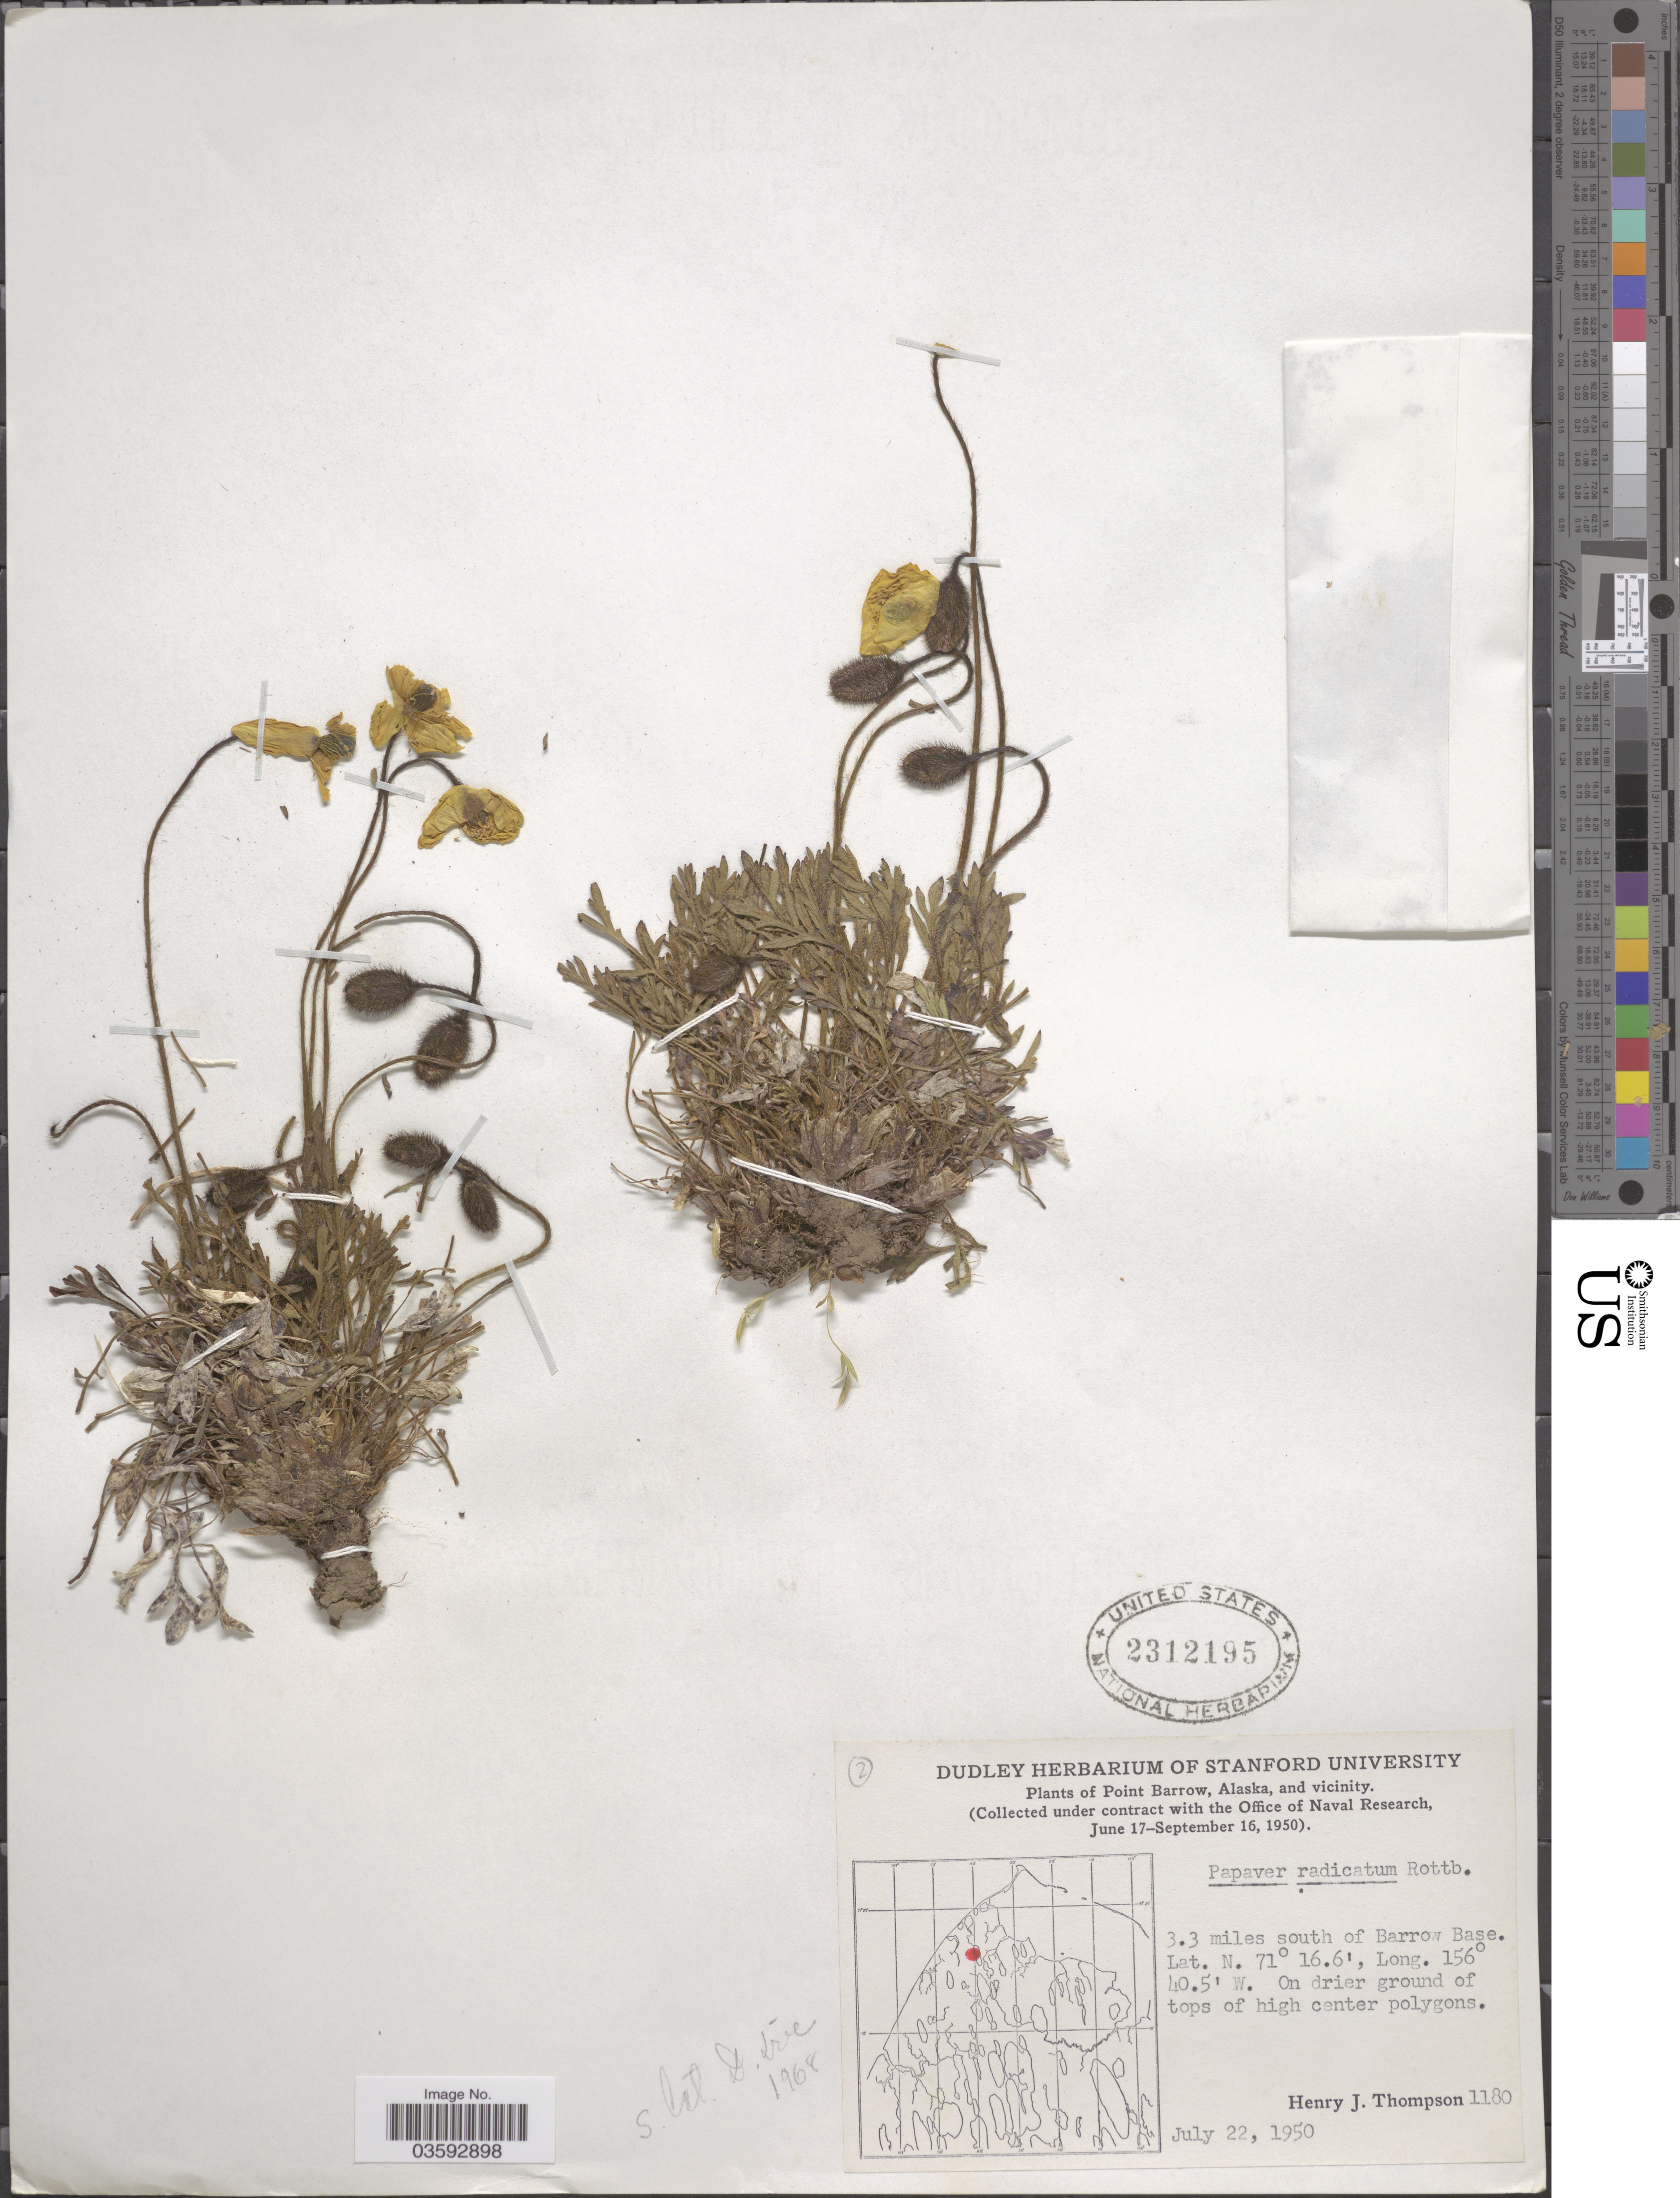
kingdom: Plantae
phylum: Tracheophyta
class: Magnoliopsida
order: Ranunculales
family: Papaveraceae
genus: Papaver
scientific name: Papaver radicatum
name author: Rottb.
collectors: H. J. Thompson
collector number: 1180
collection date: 1950-07-22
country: United States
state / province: Alaska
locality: Point Barrow, and vicinity. 3.3 miles south of Barrow Base.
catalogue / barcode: US 2312195